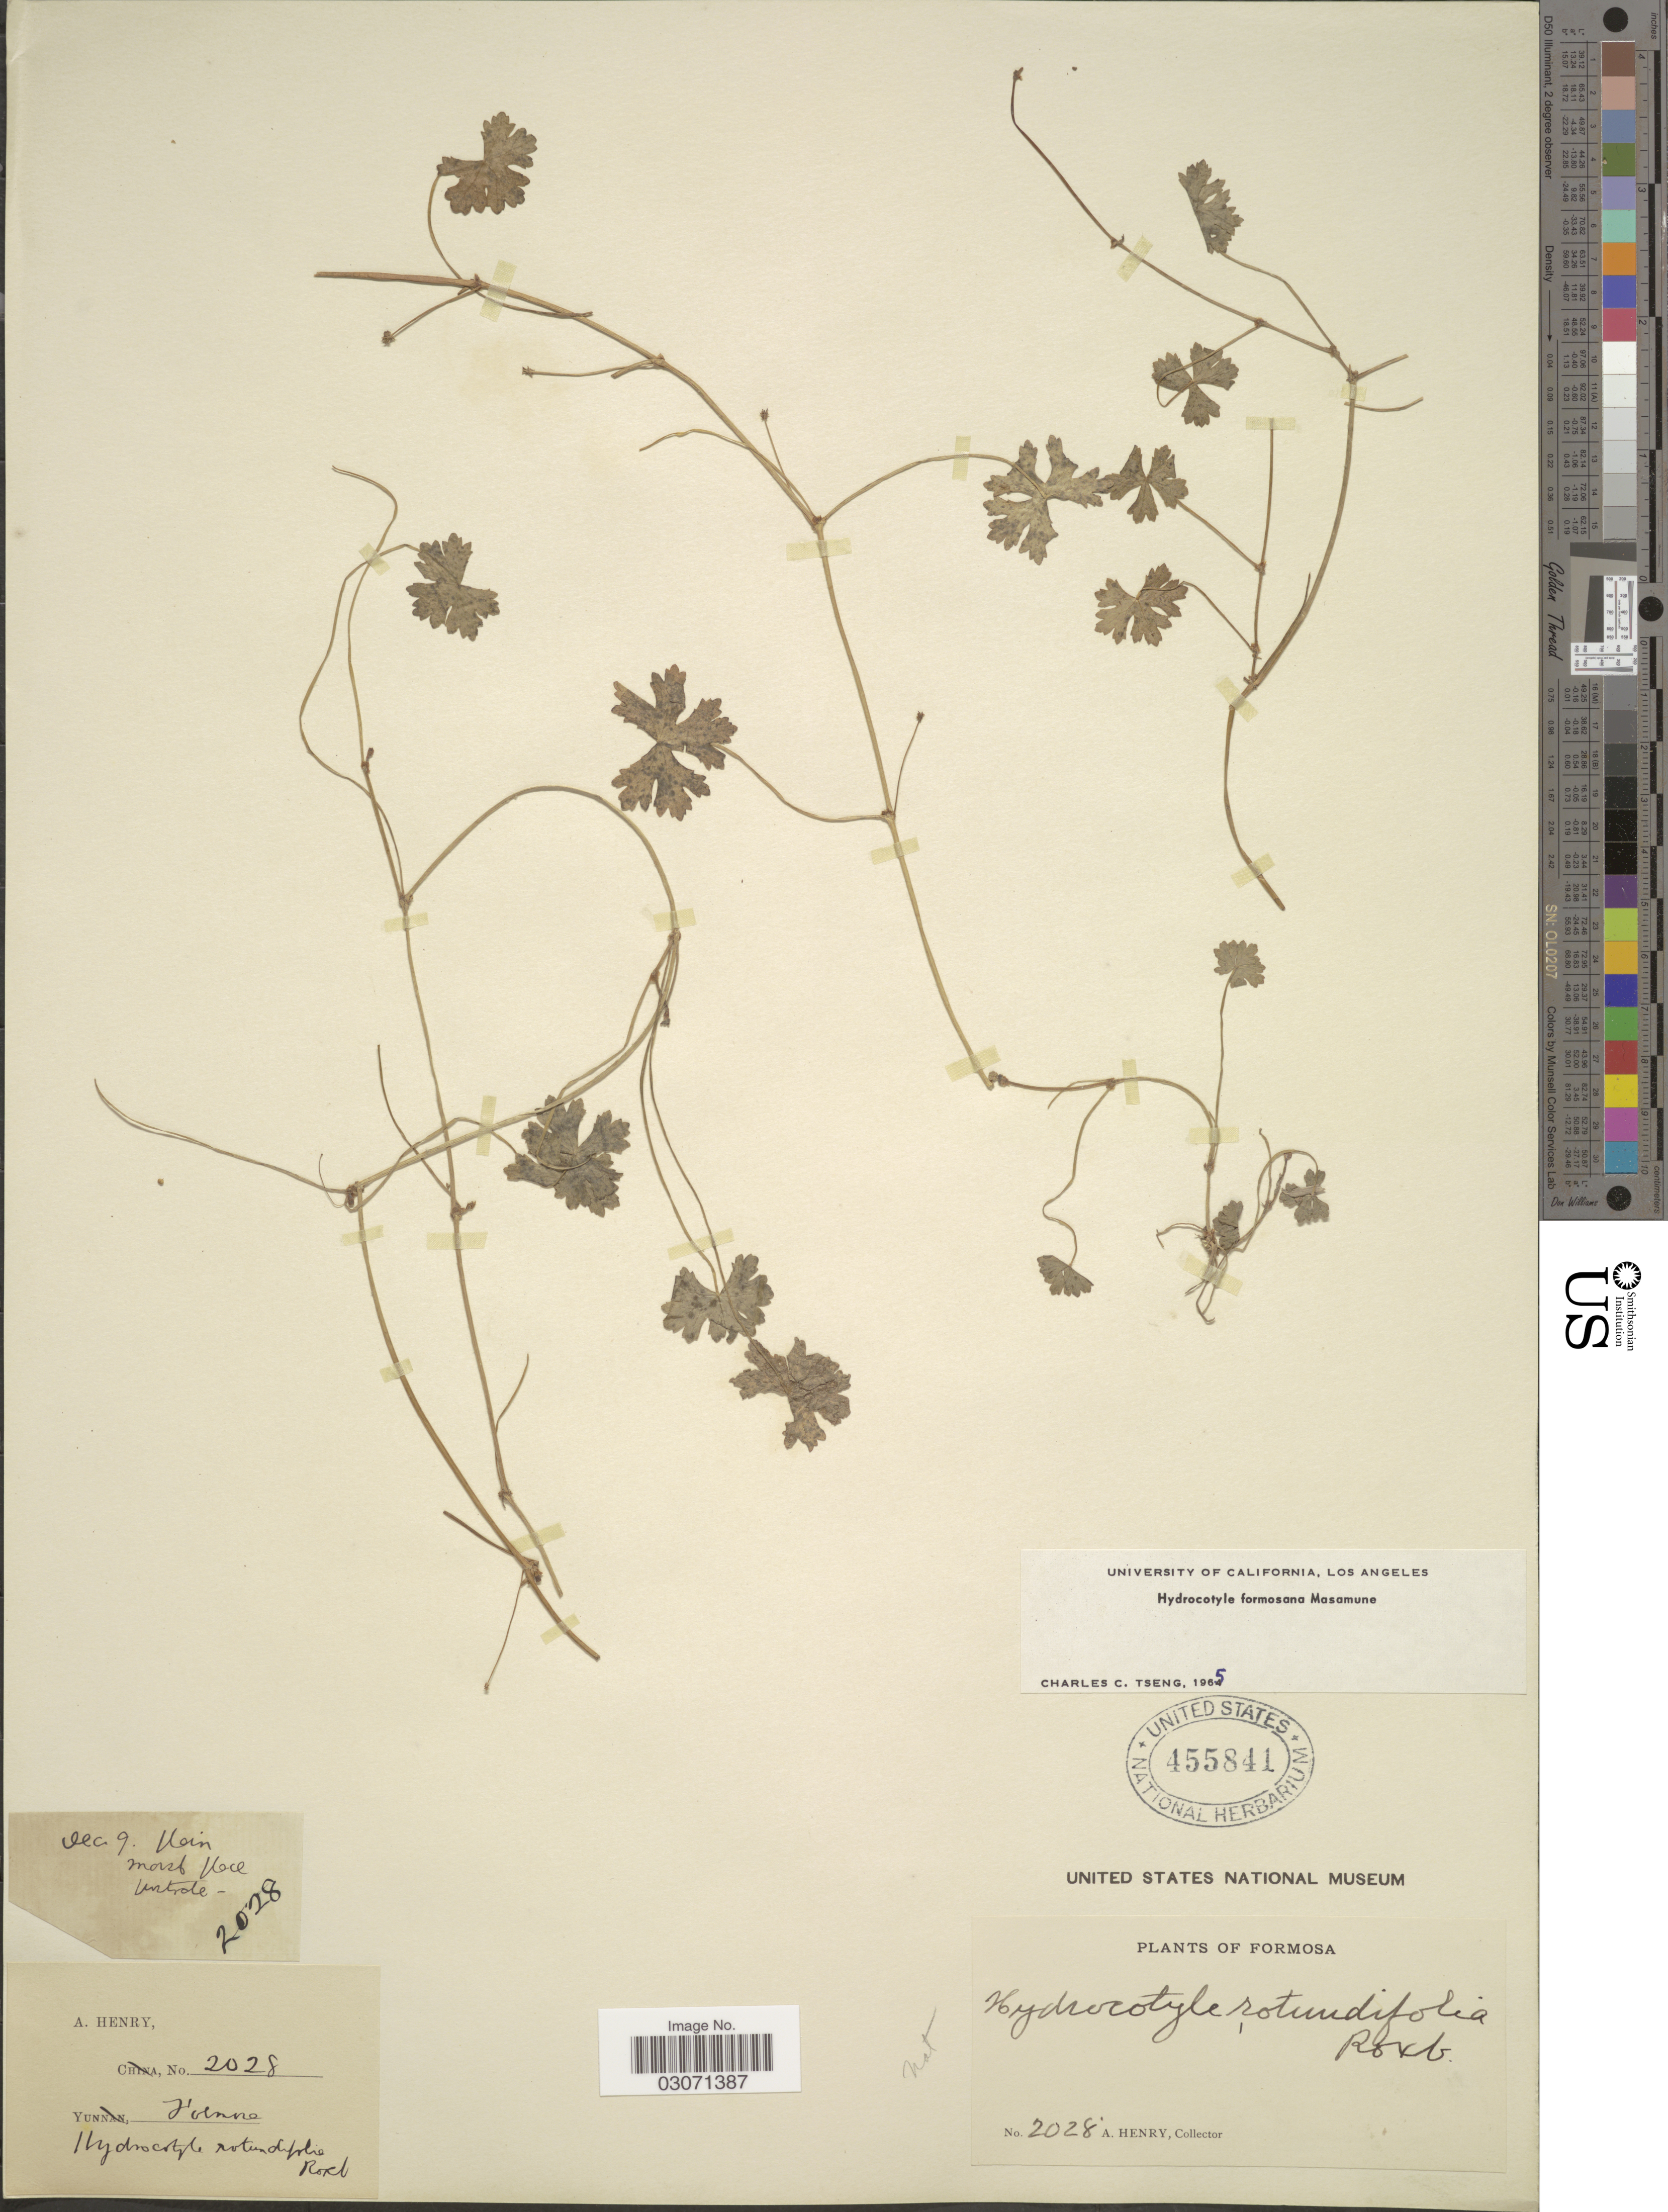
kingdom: Plantae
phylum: Tracheophyta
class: Magnoliopsida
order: Apiales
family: Araliaceae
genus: Hydrocotyle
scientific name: Hydrocotyle formosana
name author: Masam.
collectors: A. Henry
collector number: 2028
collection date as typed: Transcribed d/m/y: /12/9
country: Taiwan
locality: Formosa.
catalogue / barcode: US 455841